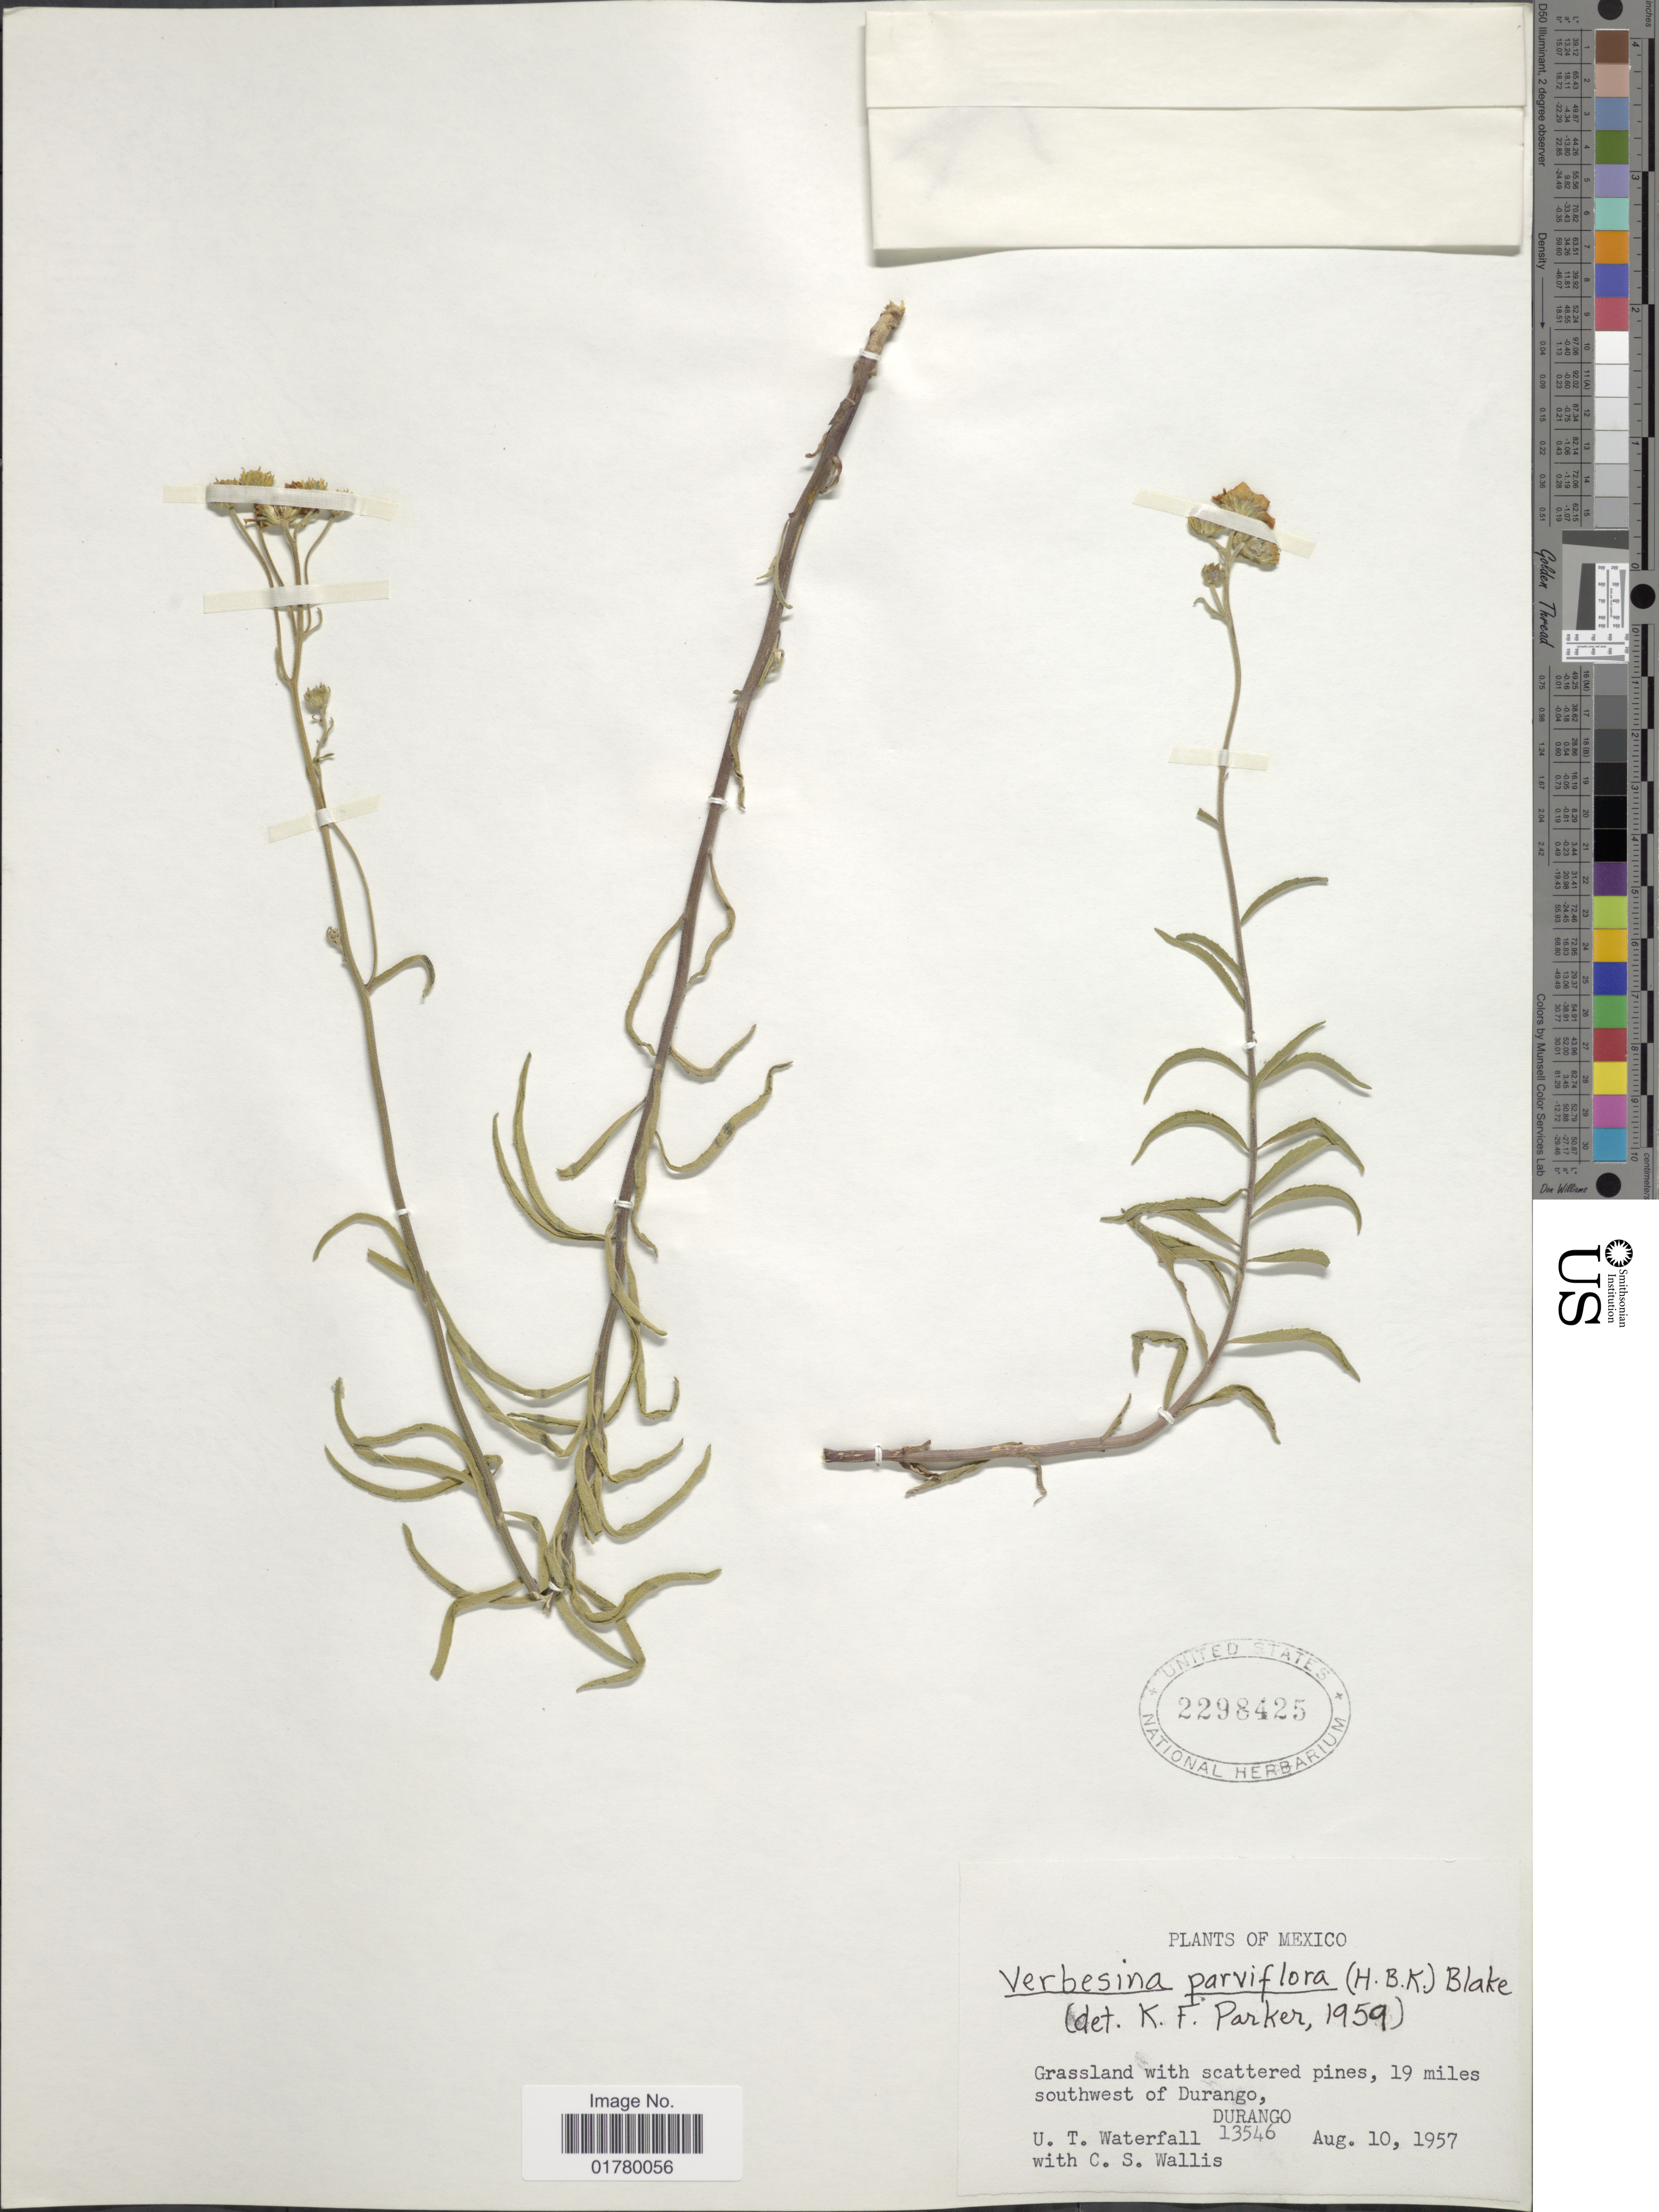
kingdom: Plantae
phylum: Tracheophyta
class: Magnoliopsida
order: Asterales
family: Asteraceae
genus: Verbesina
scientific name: Verbesina parviflora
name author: (Kunth) S.F. Blake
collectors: U. T. Waterfall & C. S. Wallis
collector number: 13546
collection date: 1957-08-10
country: Mexico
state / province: Durango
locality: Grassland with scattered pines, 19 miles southwest of Durango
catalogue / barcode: US 2298425